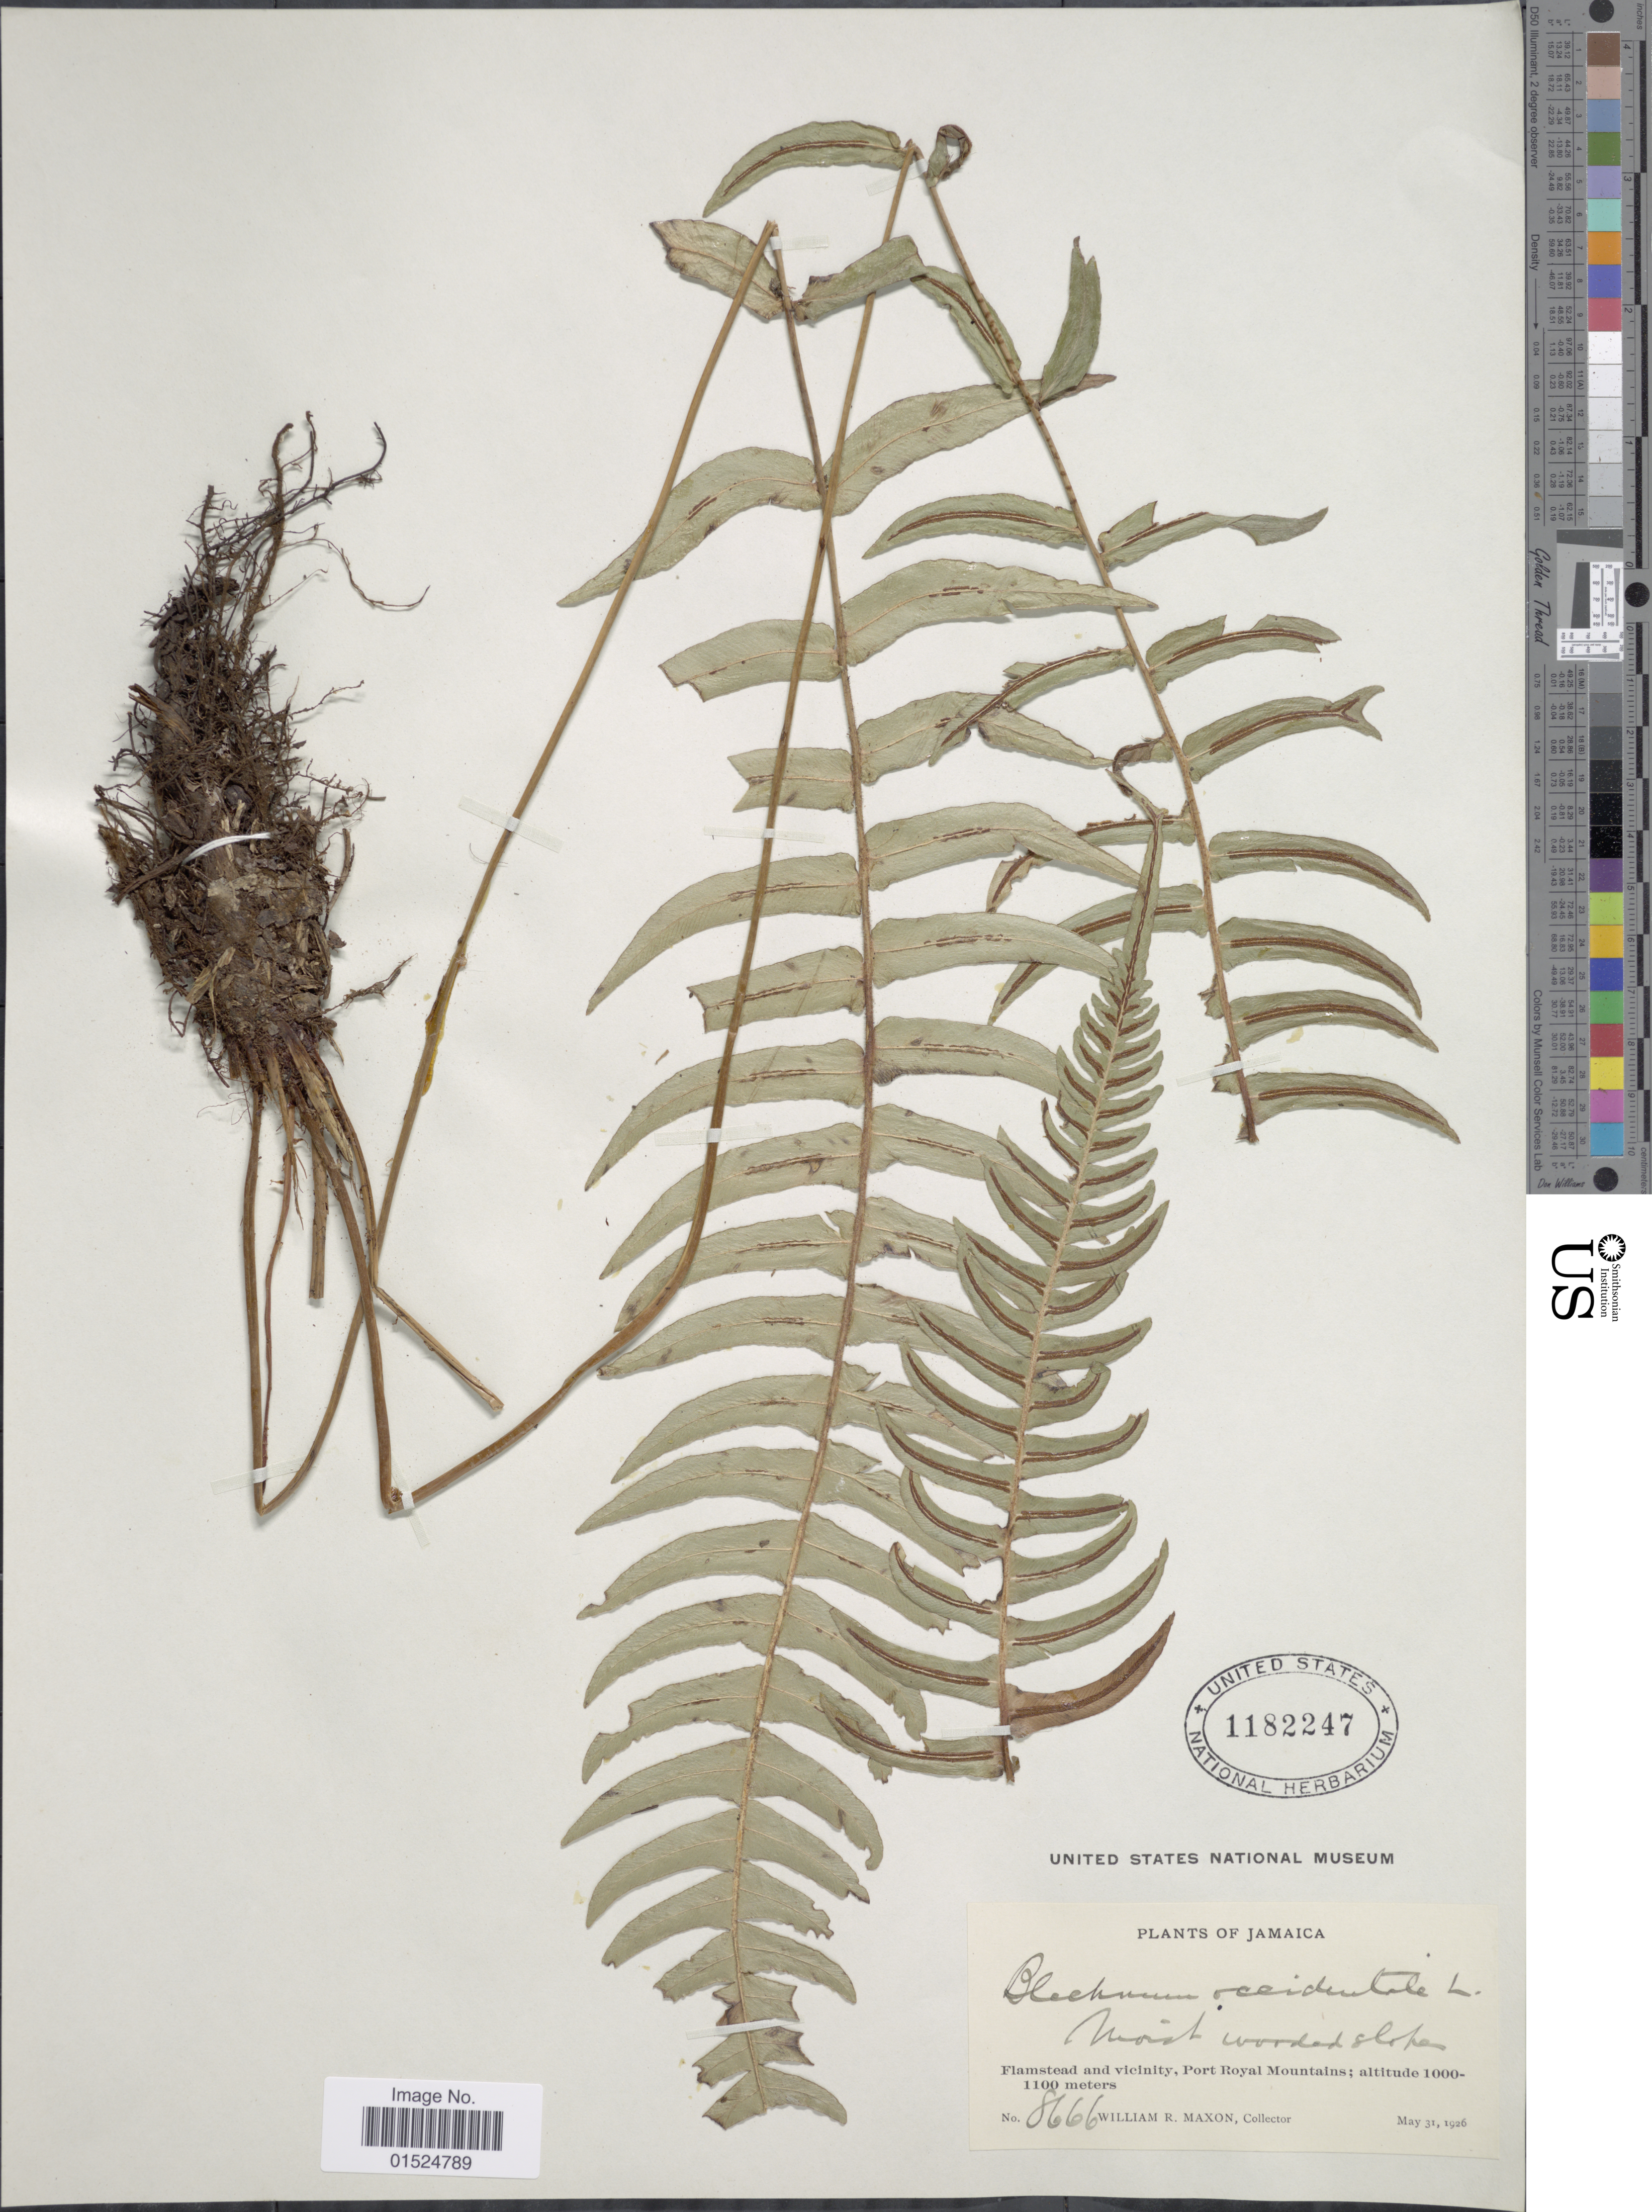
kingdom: Plantae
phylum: Tracheophyta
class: Polypodiopsida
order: Polypodiales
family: Blechnaceae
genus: Blechnum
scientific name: Blechnum glandulosum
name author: Link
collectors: W. R. Maxon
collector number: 8666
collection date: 1926-05-31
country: Jamaica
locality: Flamstead and vicinity, Port Royal Mountains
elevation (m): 1000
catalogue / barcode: US 1182247